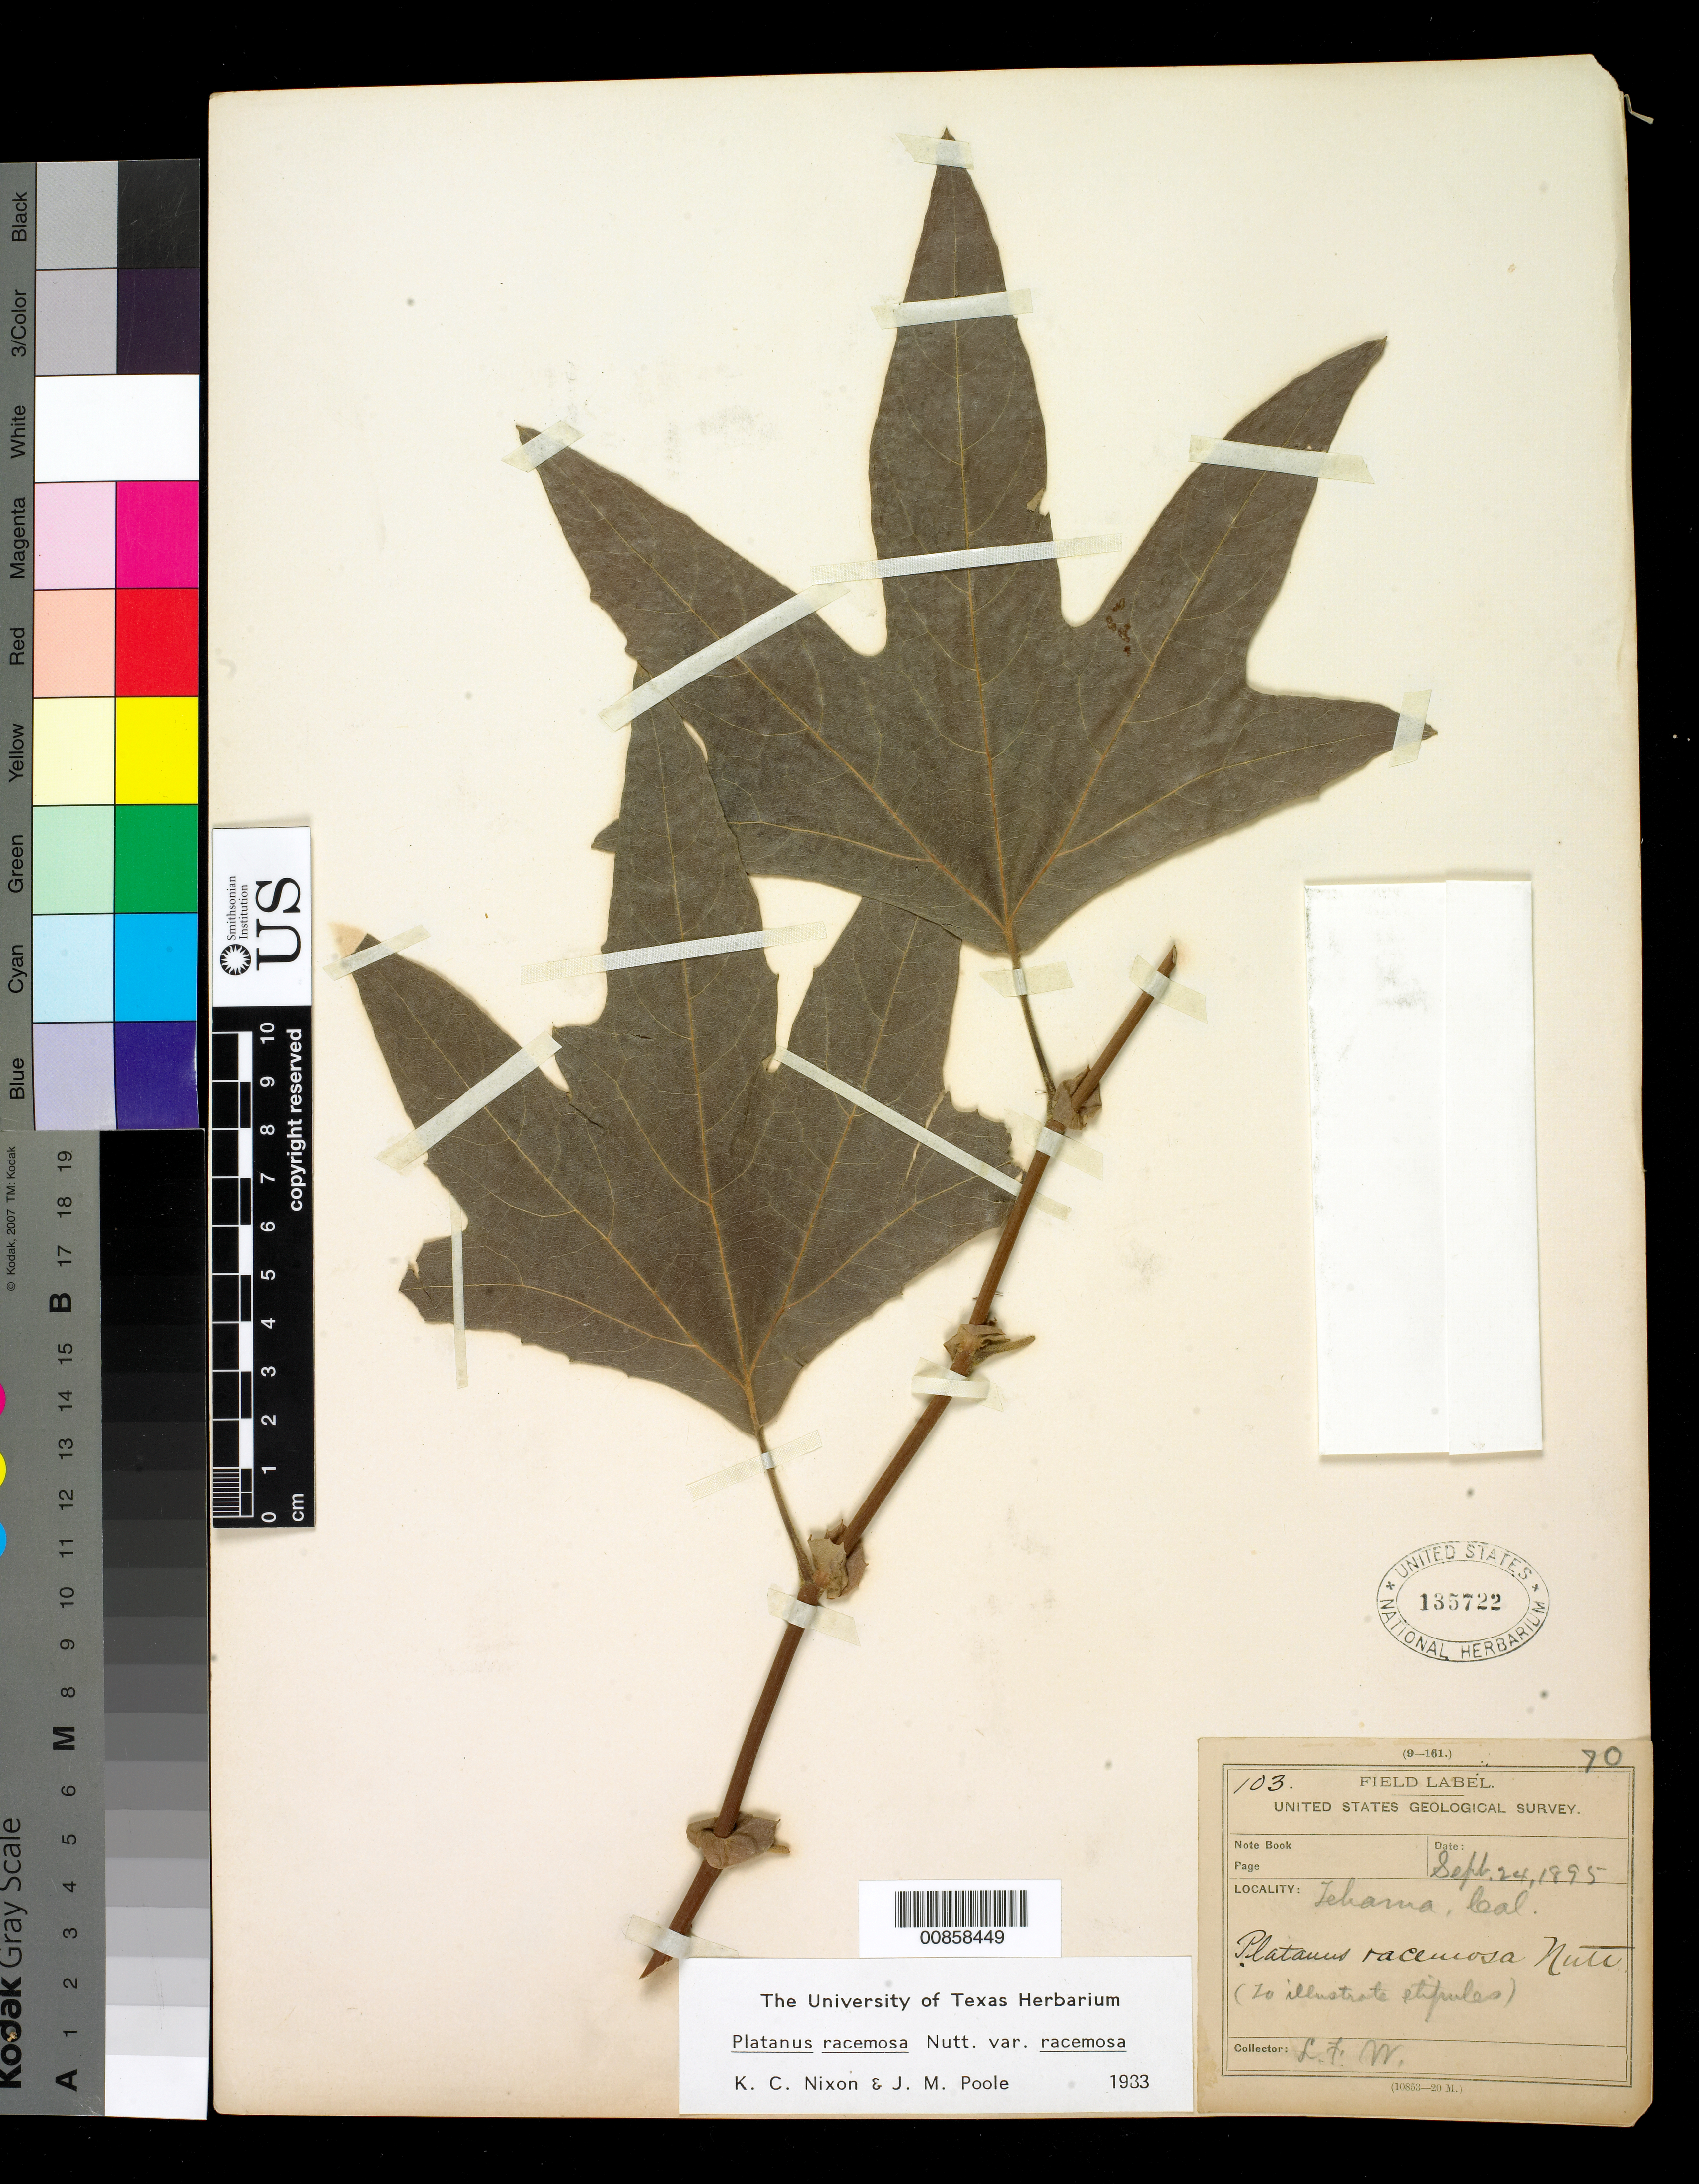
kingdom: Plantae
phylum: Tracheophyta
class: Magnoliopsida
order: Proteales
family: Platanaceae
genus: Platanus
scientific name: Platanus racemosa var. racemosa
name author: Nutt.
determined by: Nixon, K C.; Poole, J. M.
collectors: L. F. Ward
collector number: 103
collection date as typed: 24 Sep 1895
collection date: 1895-09-24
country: United States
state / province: California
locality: Tehama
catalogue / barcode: US 135722